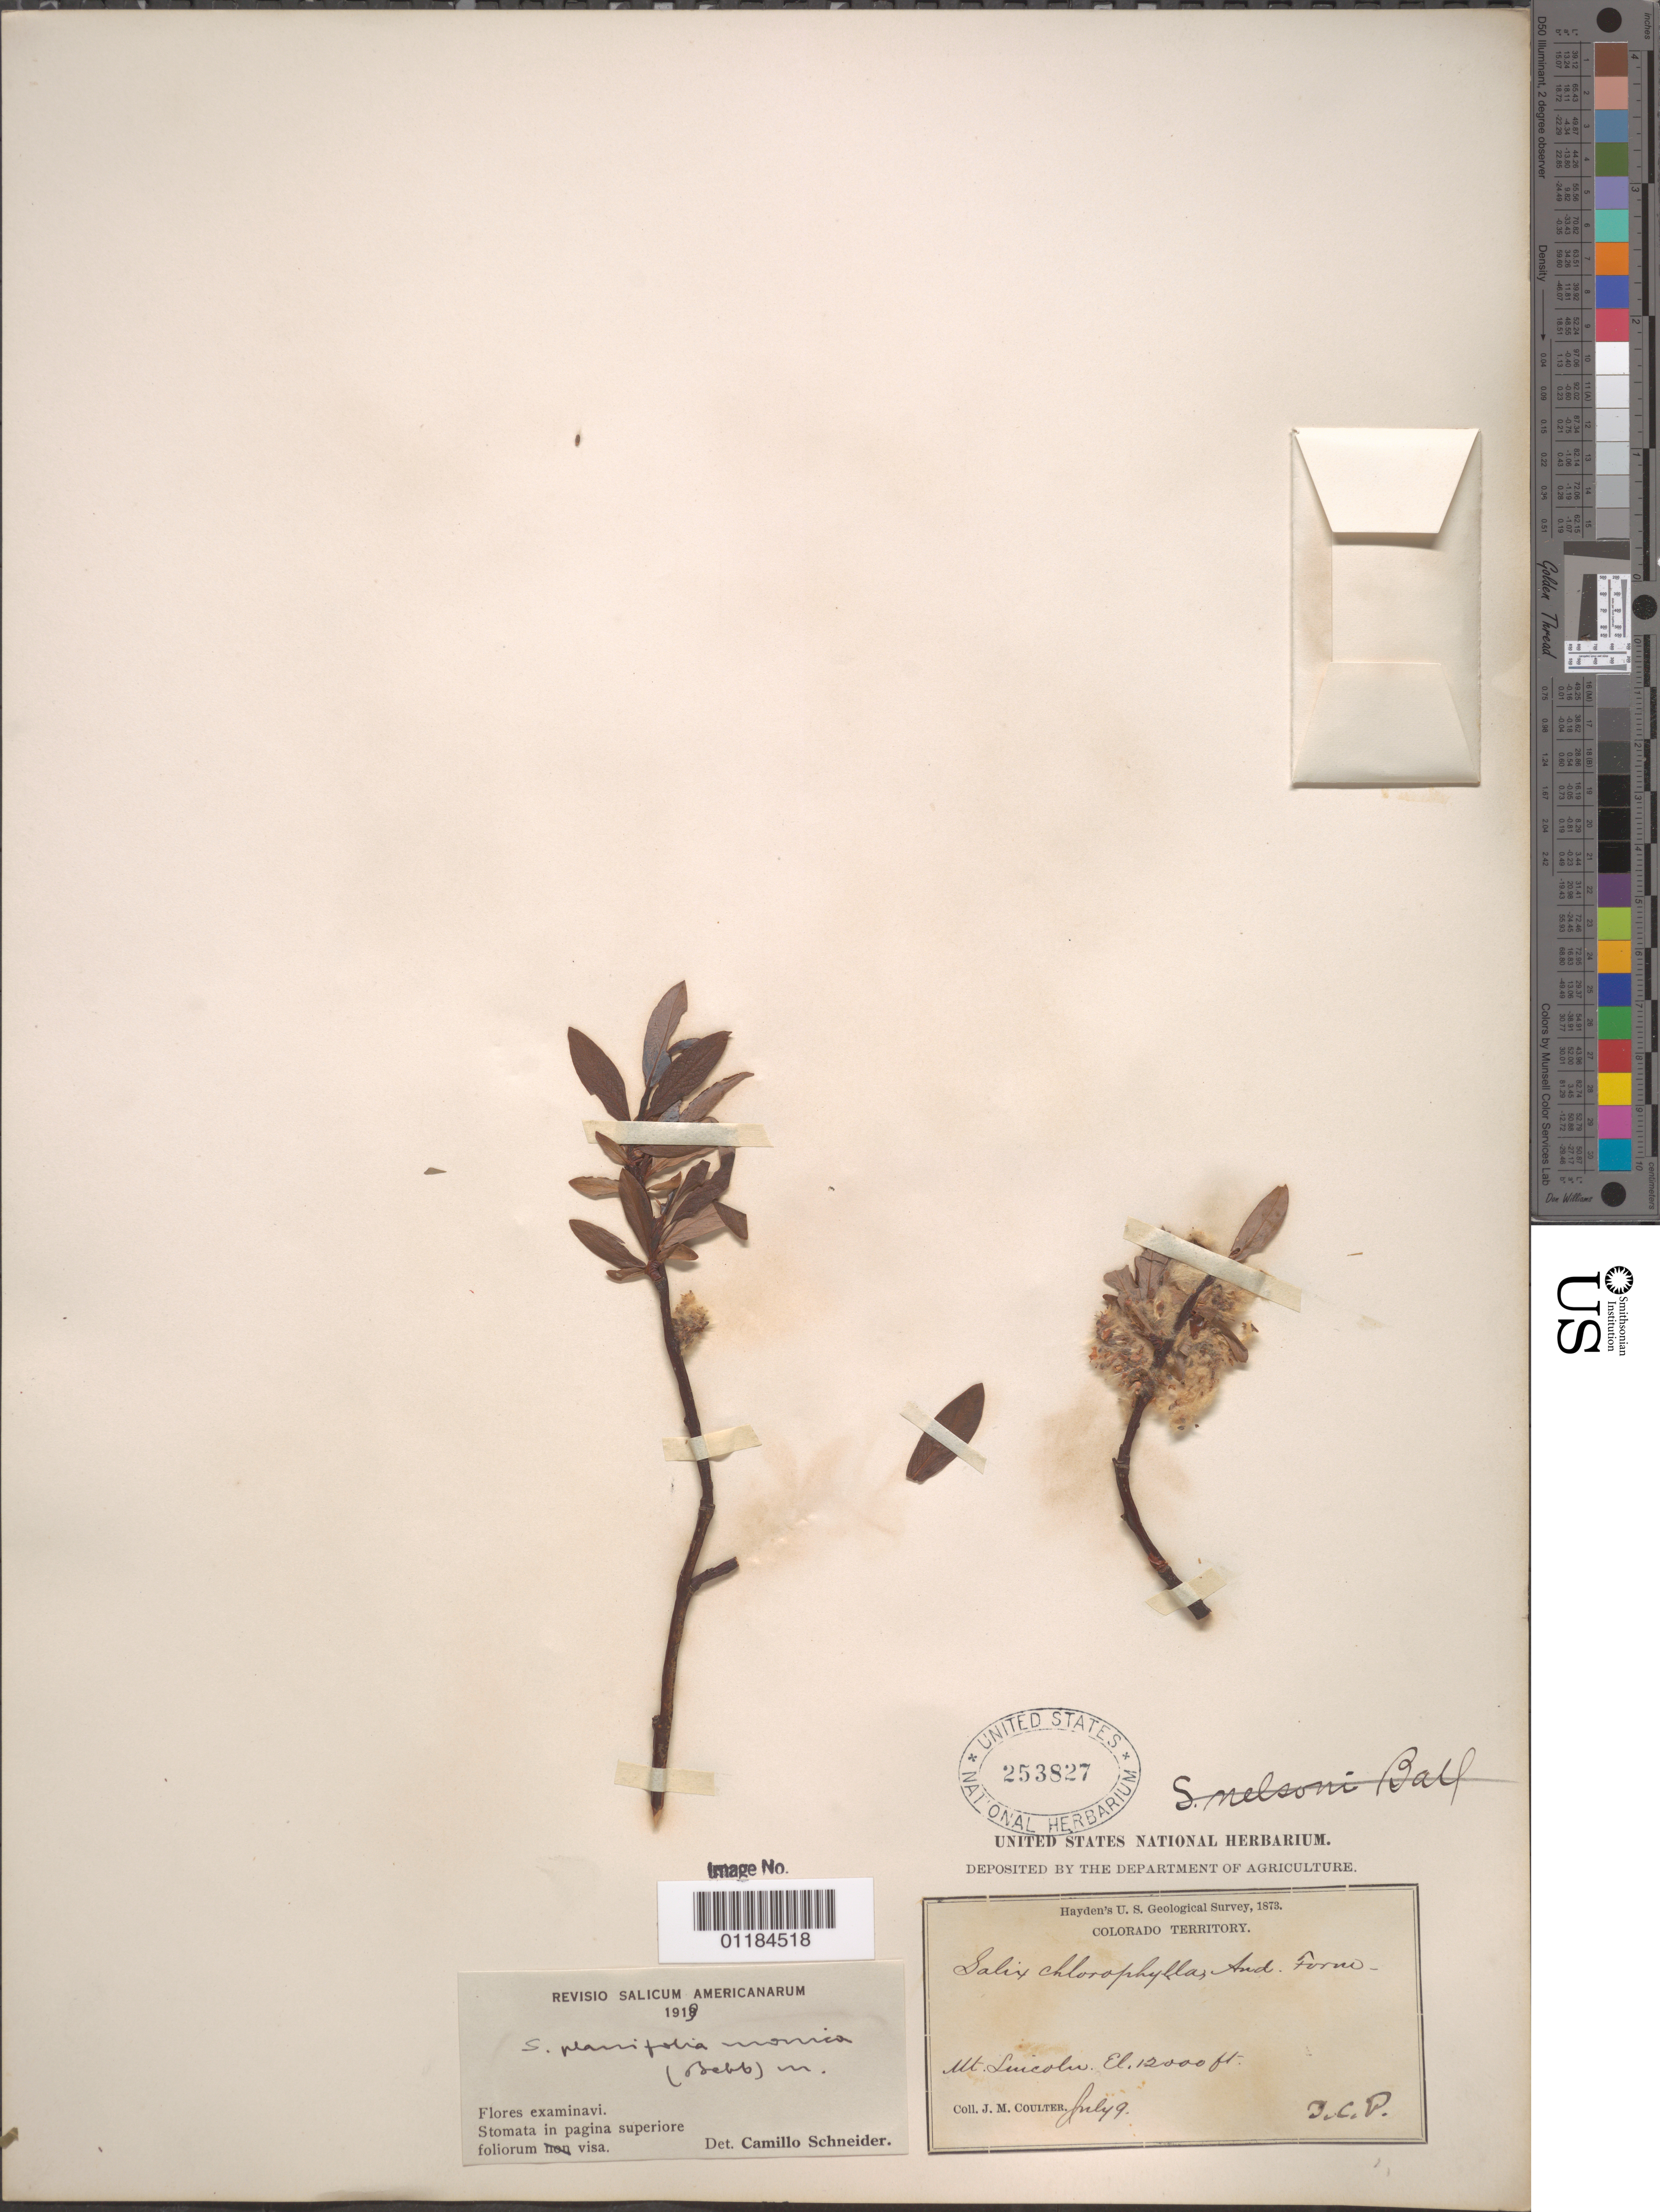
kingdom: Plantae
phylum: Tracheophyta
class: Magnoliopsida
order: Malpighiales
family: Salicaceae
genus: Salix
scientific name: Salix planifolia var. monica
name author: (Bebb) C.K. Schneid.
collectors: J. M. Coulter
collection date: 1873-07-09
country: United States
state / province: Colorado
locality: Mt. Lincoln.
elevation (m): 3658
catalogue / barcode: US 253827